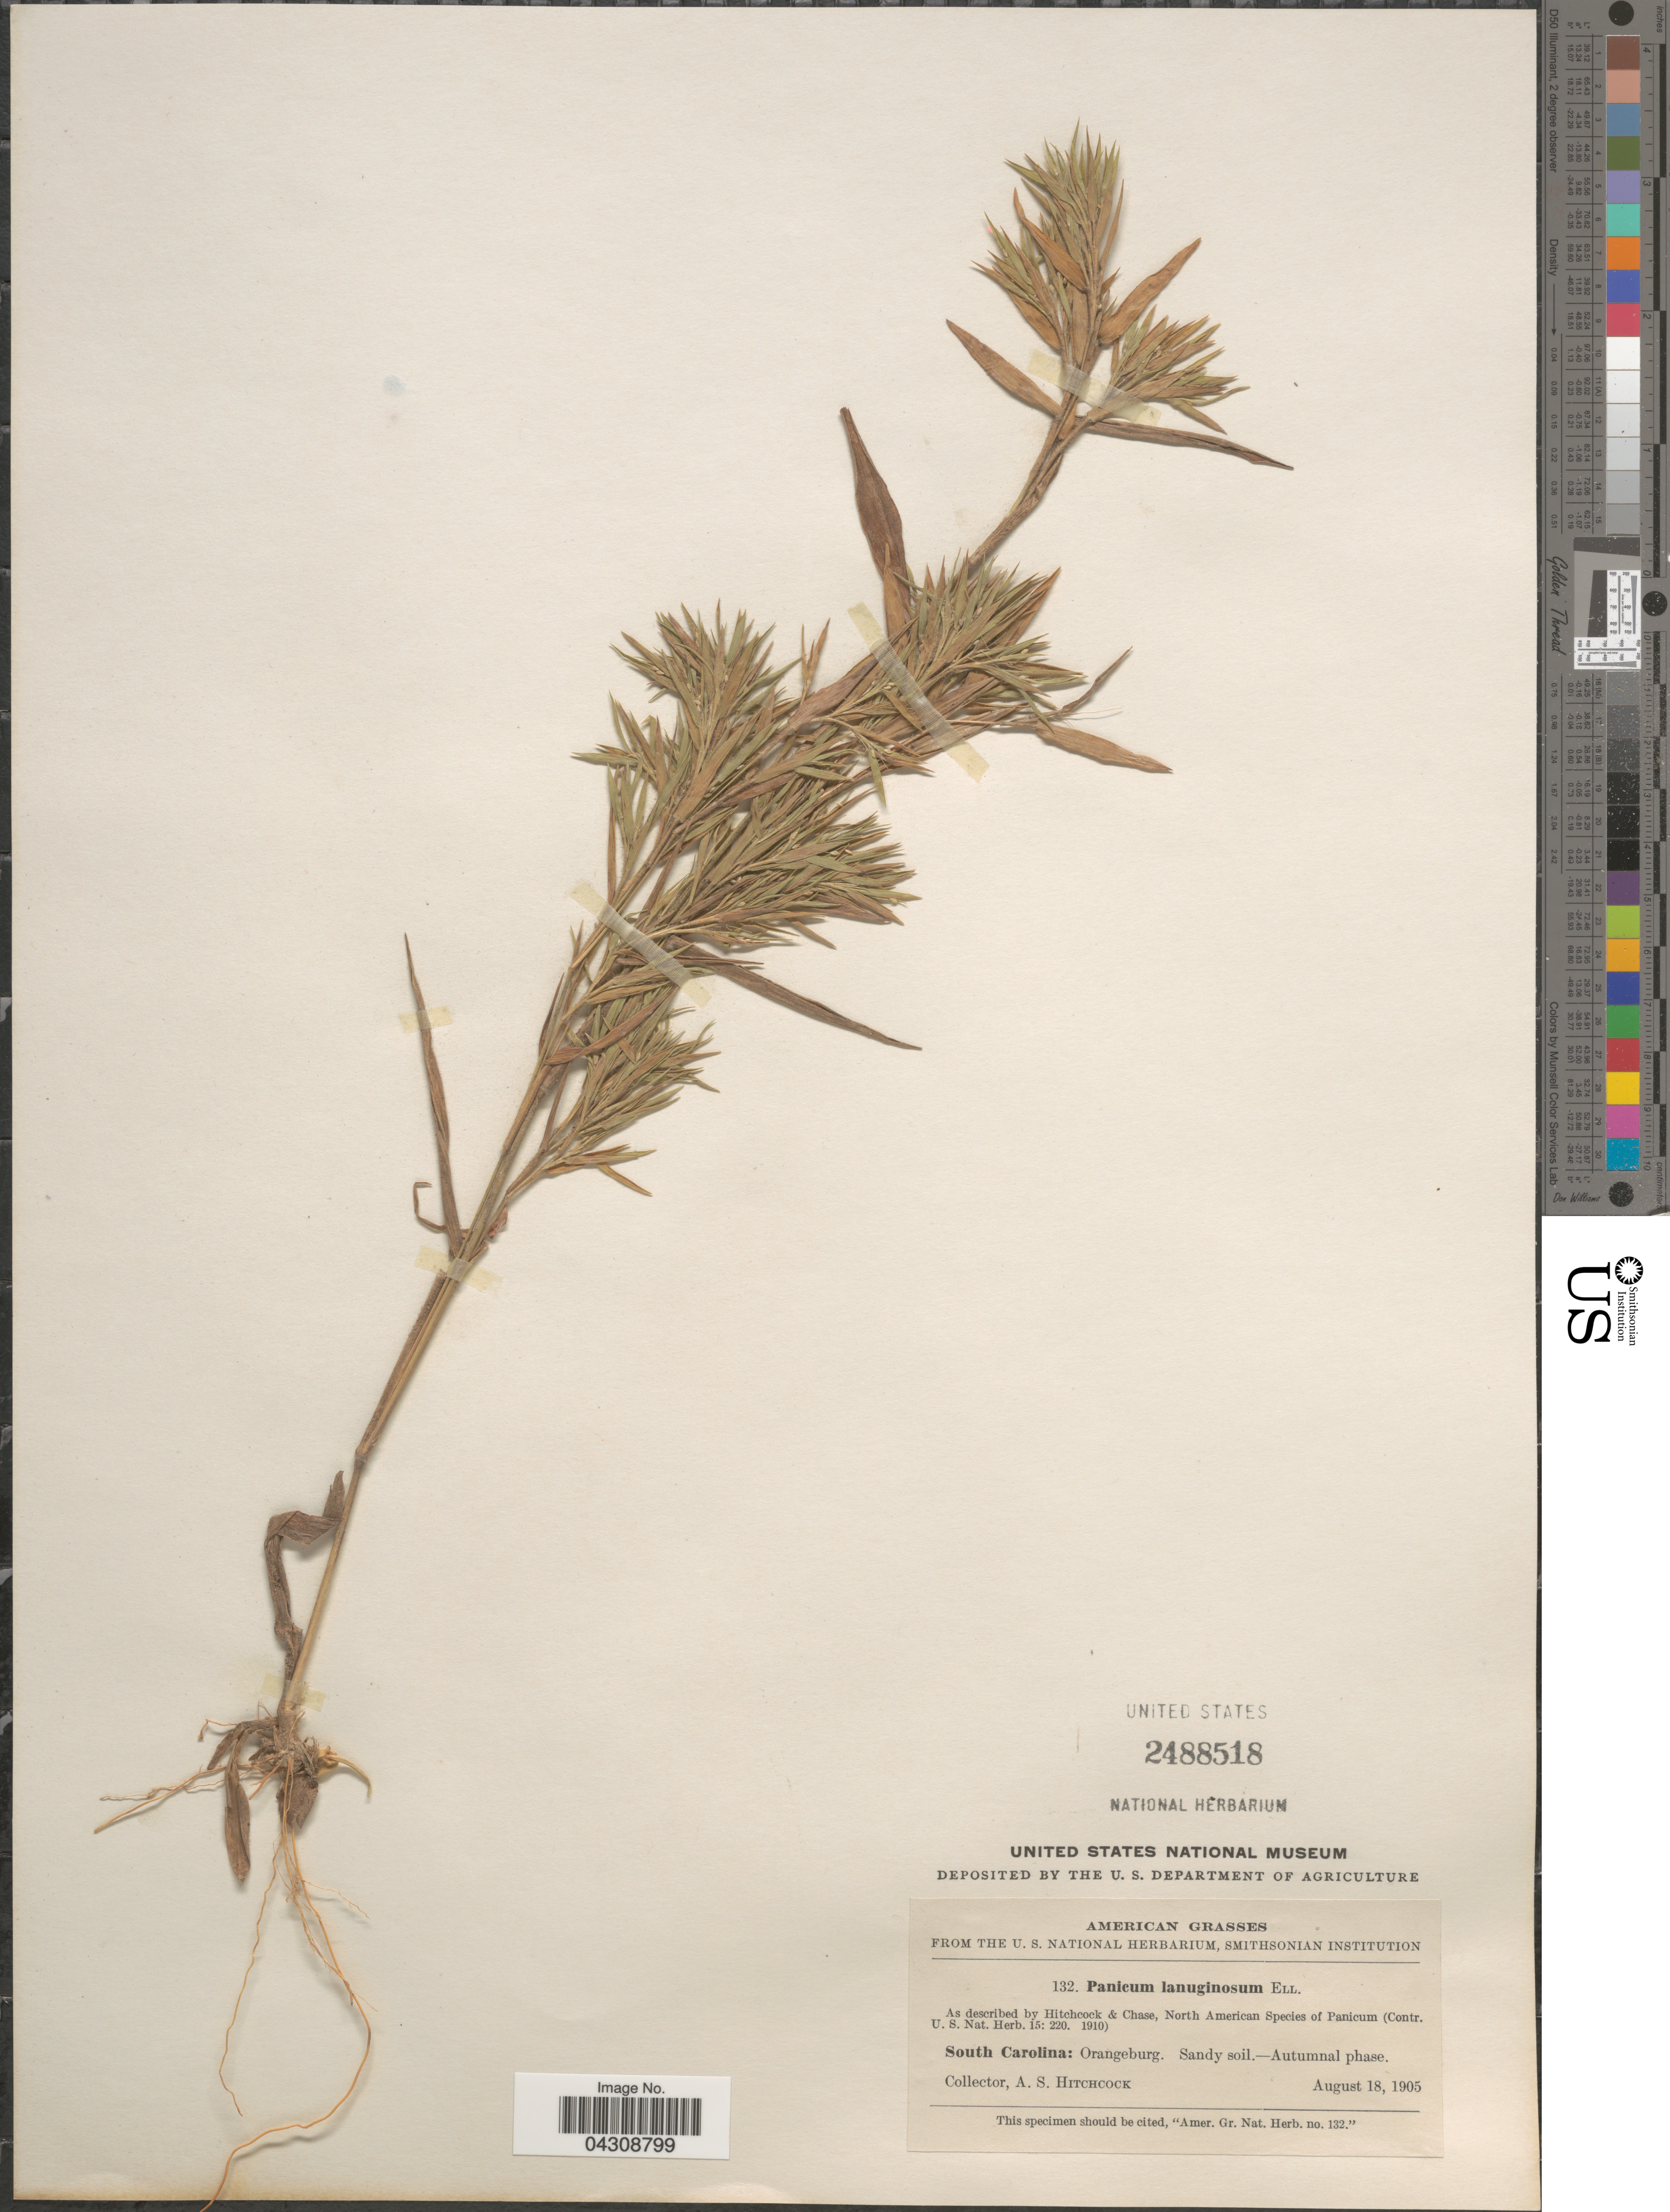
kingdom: Plantae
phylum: Tracheophyta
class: Liliopsida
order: Poales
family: Poaceae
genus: Dichanthelium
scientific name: Dichanthelium acuminatum var. acuminatum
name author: (Sw.) Gould & C.A. Clark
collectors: A. S. Hitchcock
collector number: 132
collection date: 1905-08-18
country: United States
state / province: South Carolina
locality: Orangeburg.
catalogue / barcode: US 2488518